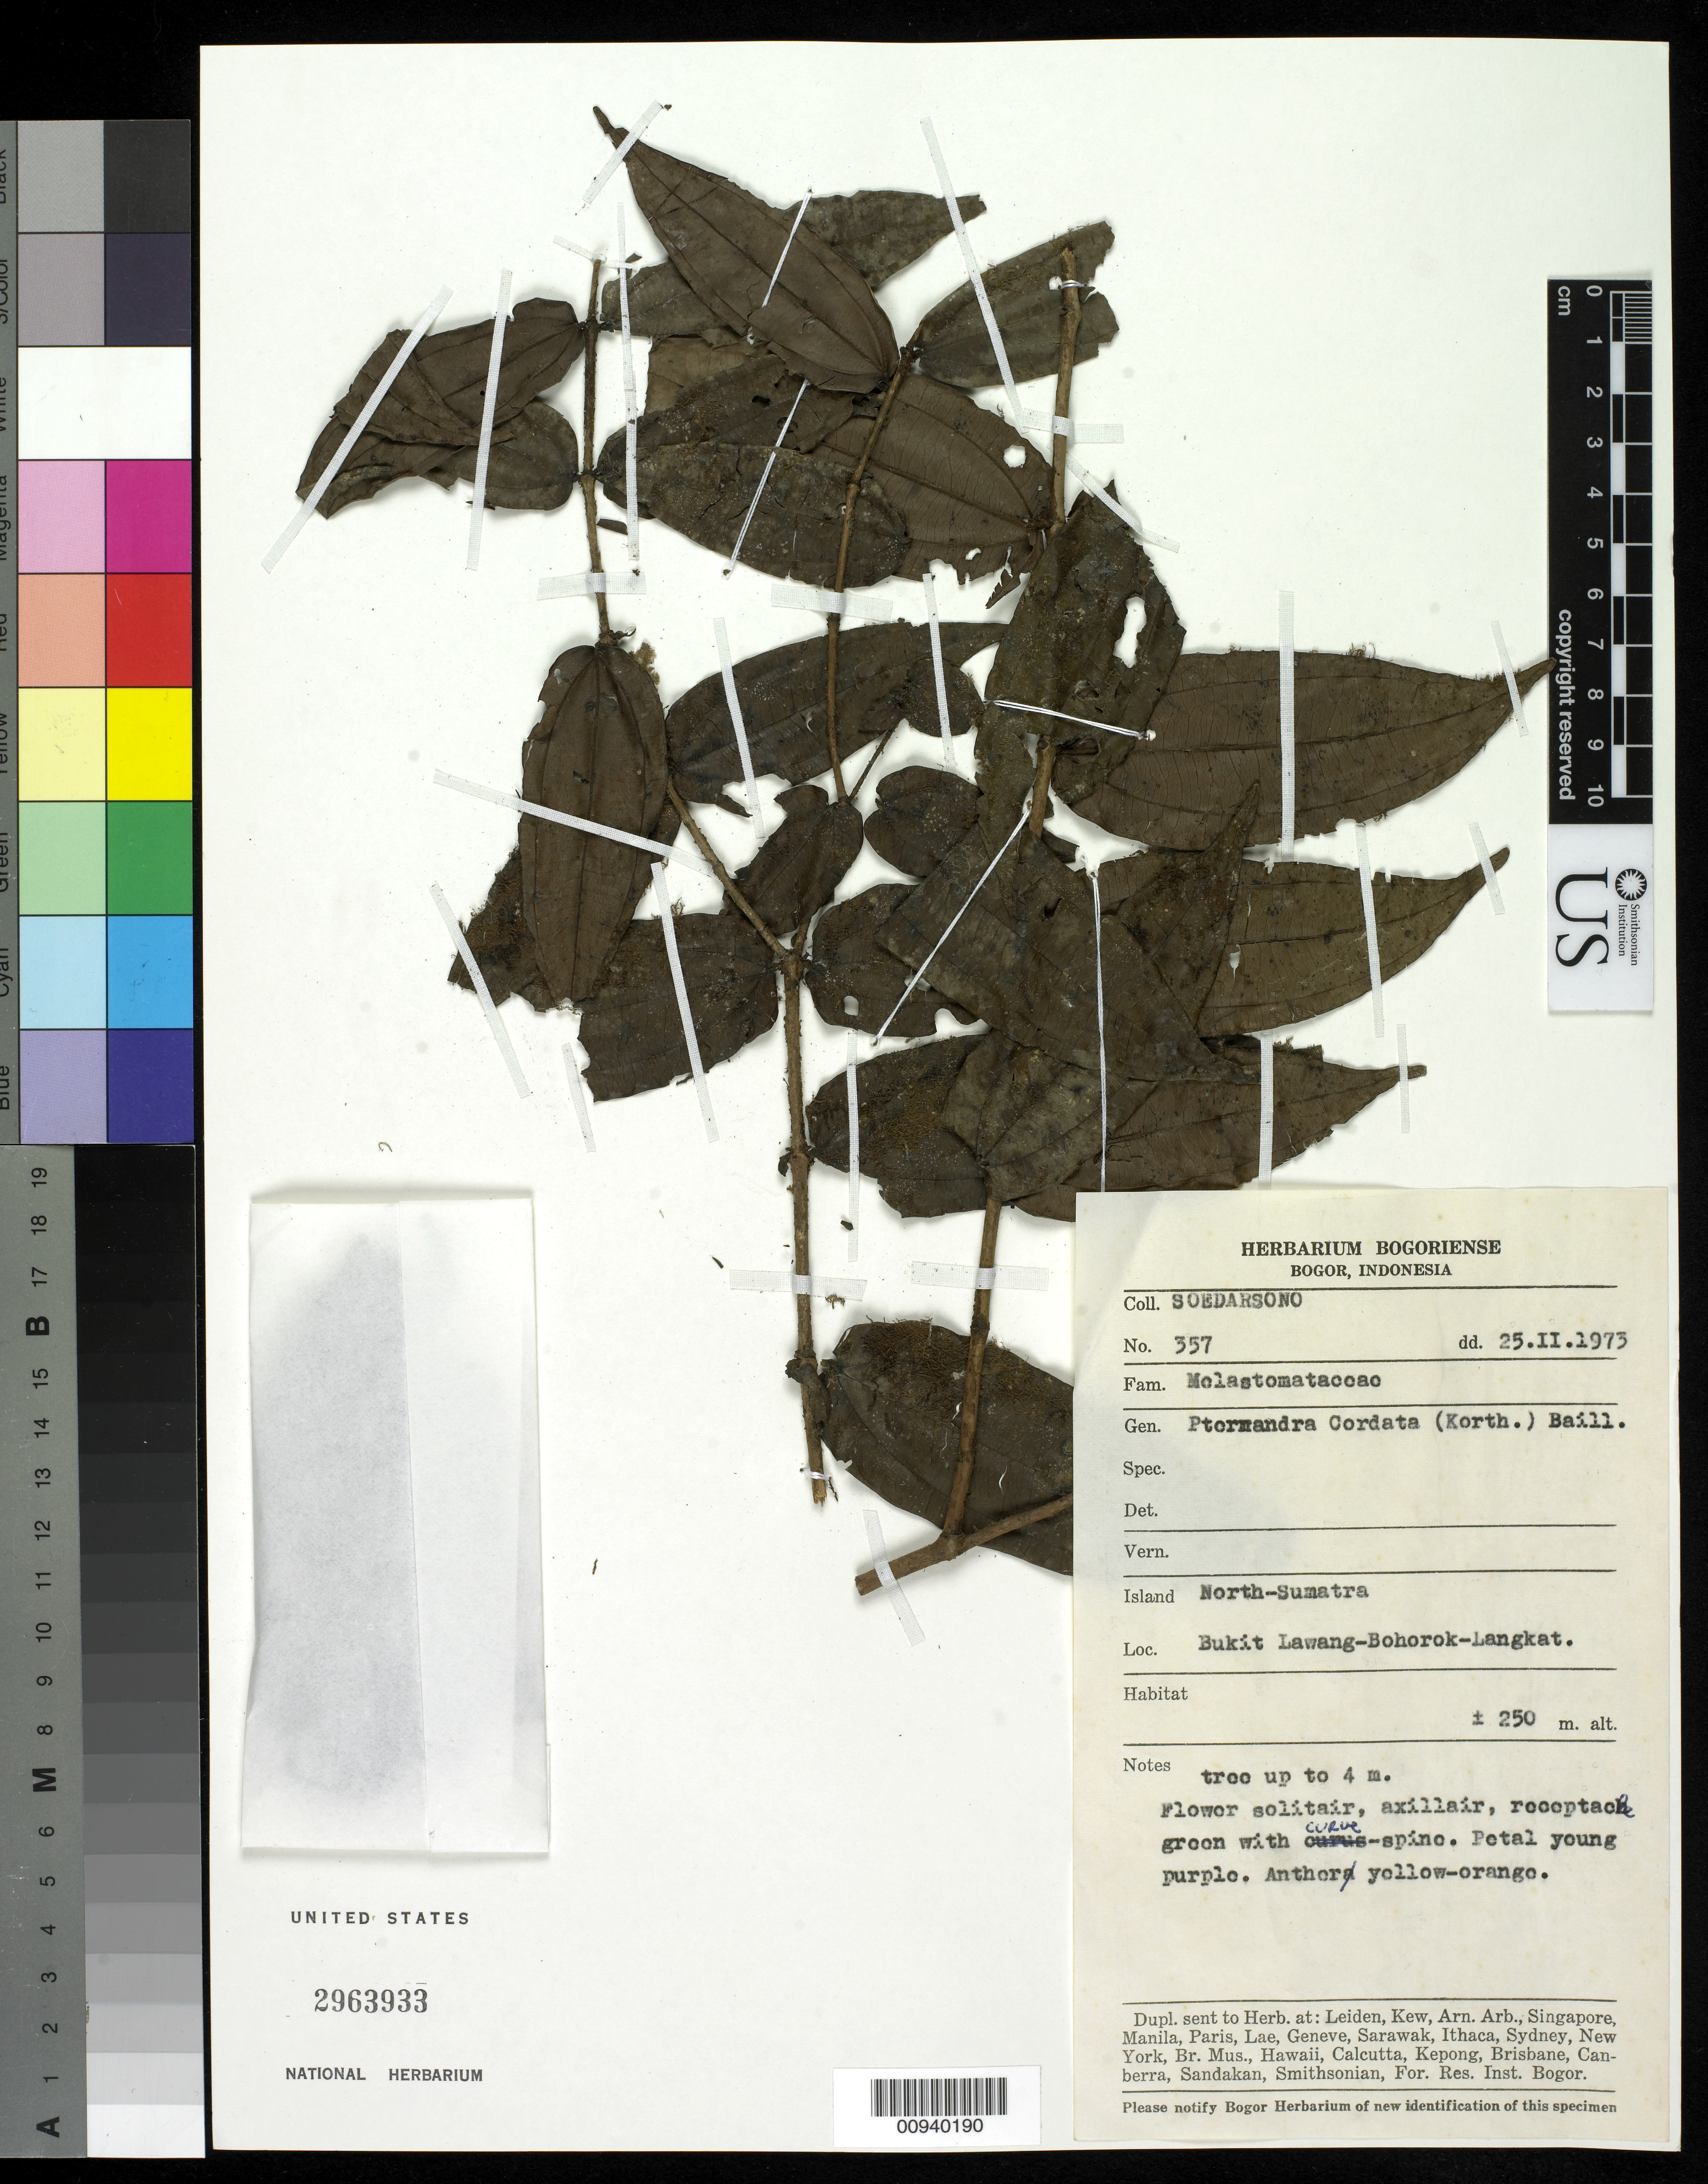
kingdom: Plantae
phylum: Tracheophyta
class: Magnoliopsida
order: Myrtales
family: Melastomataceae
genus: Pternandra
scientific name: Pternandra cordata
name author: Baill.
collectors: Soedarsono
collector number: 357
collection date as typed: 25 Feb 1973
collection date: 1973-02-25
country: Indonesia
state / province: Sumatra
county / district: North Sumatra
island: Sumatra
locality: Bukit Lawang-Bohorok-Langkat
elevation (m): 250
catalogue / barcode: US 2963933